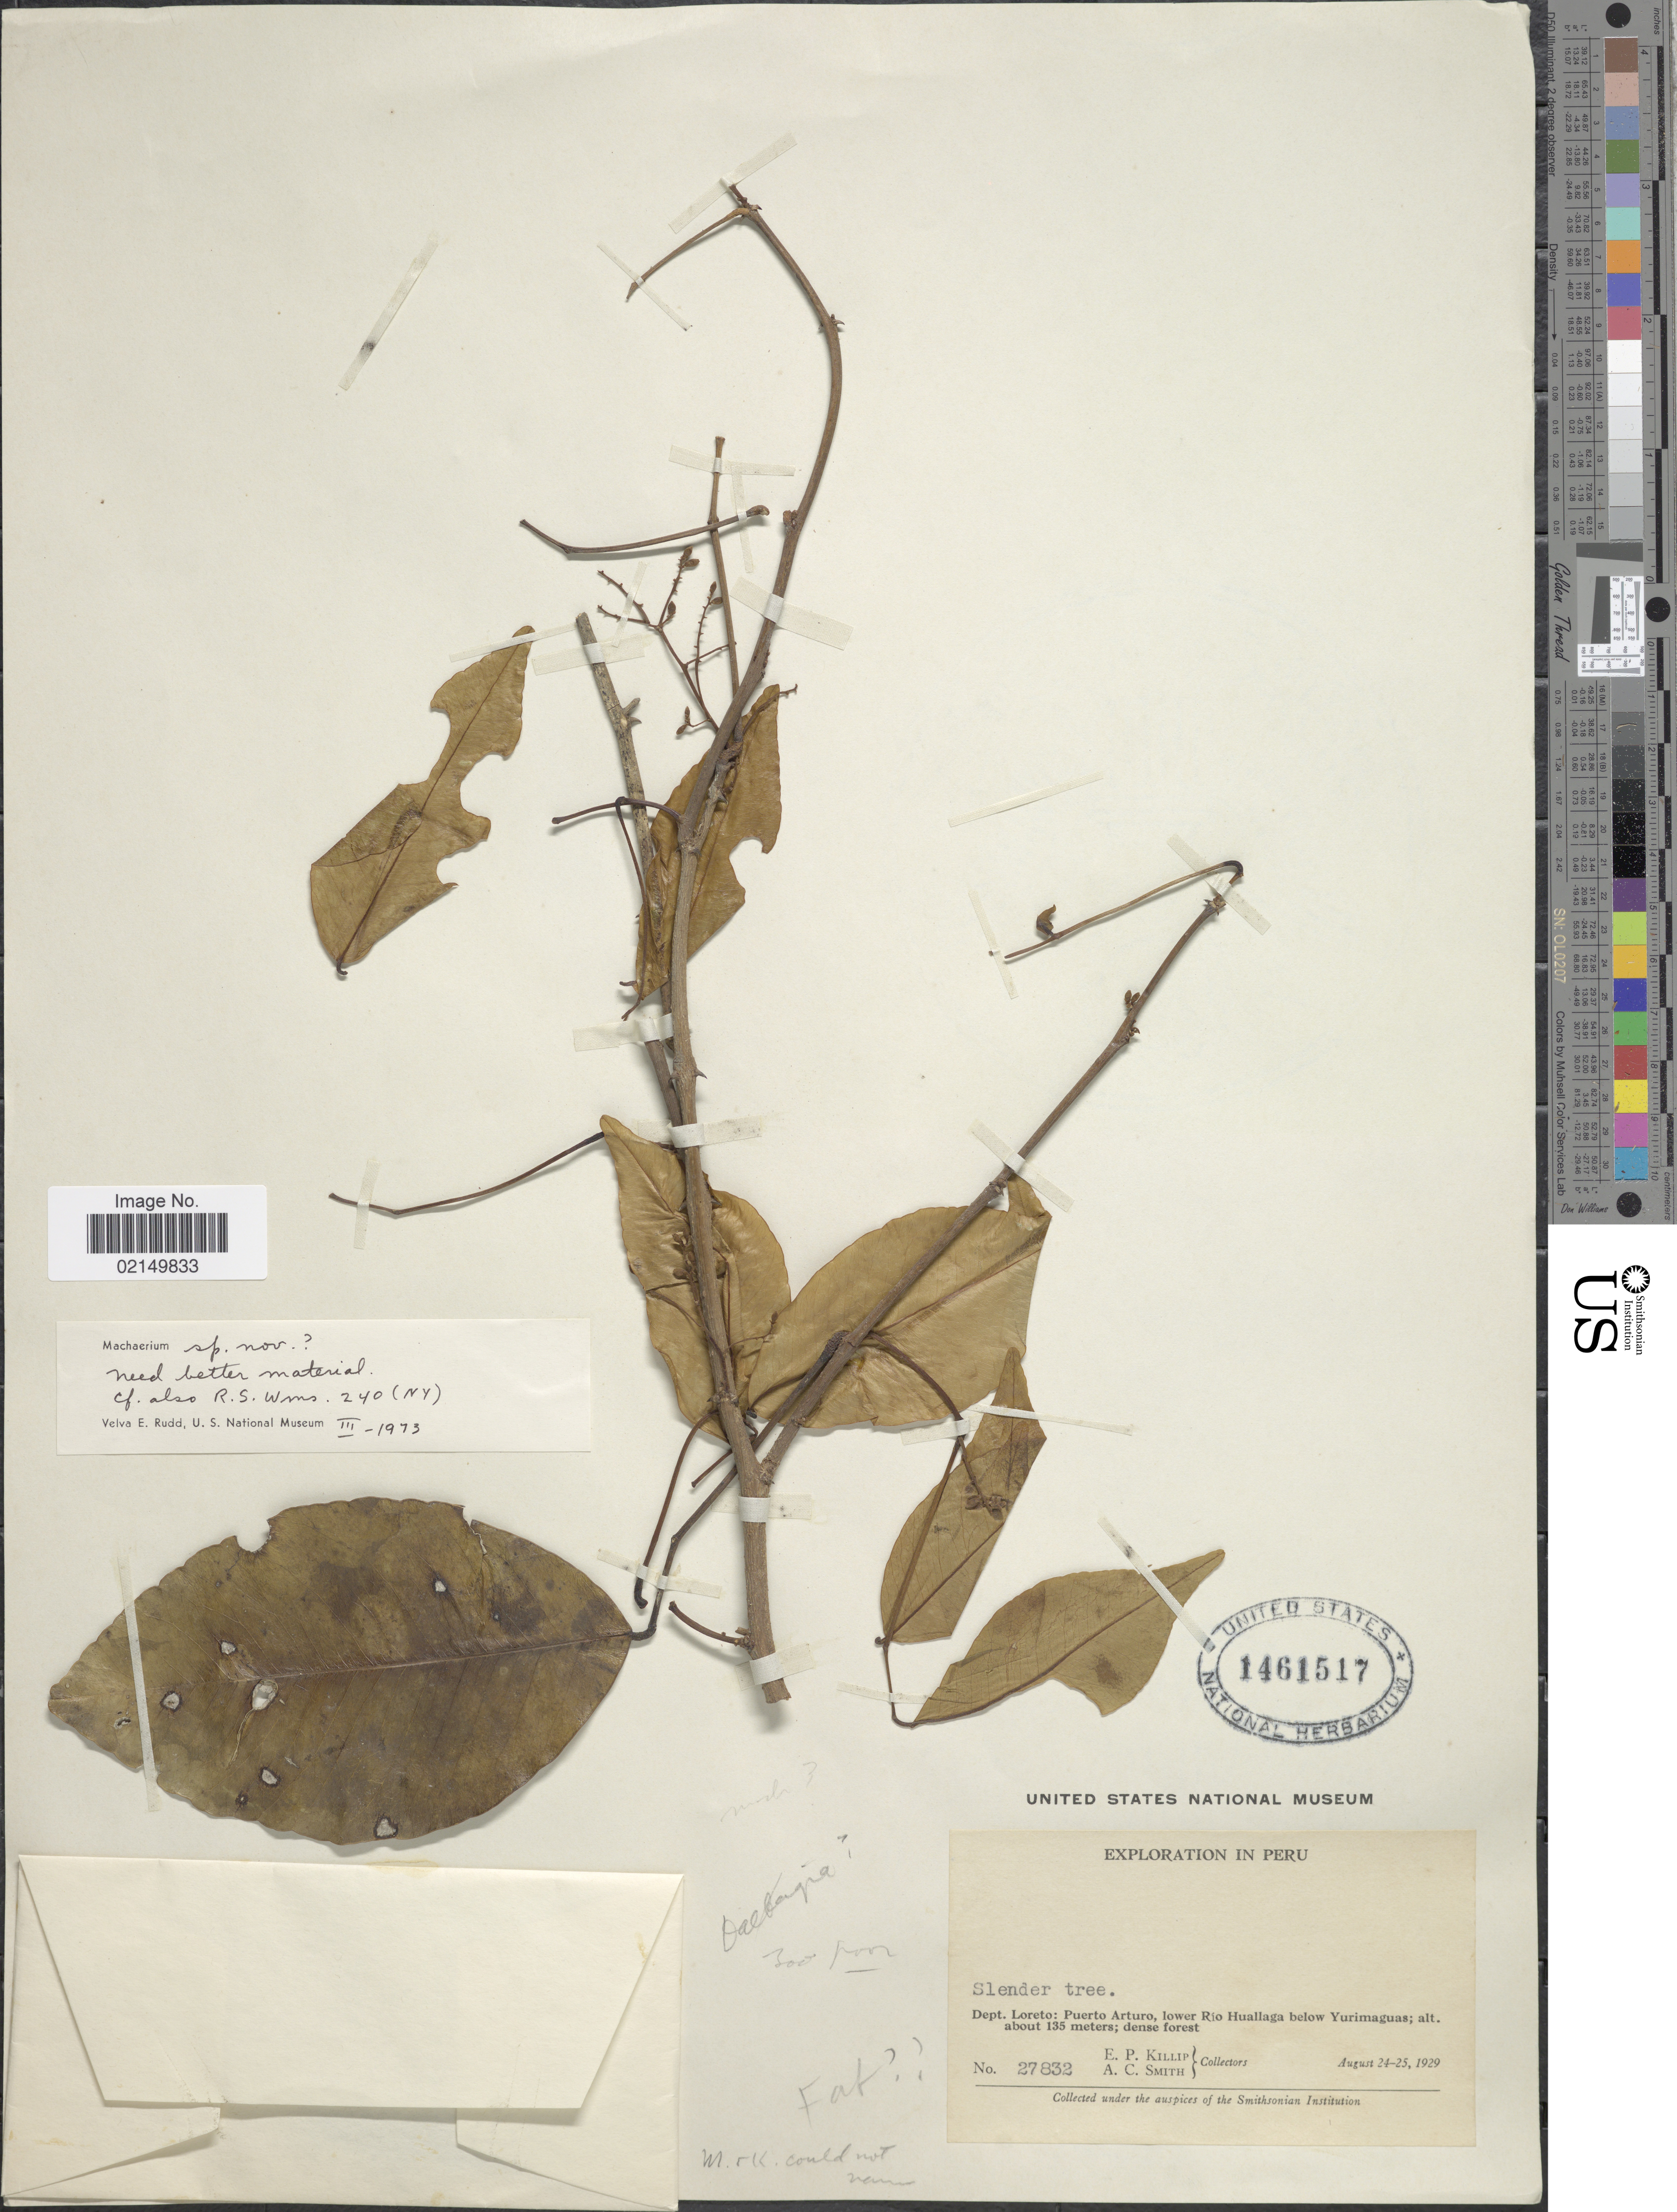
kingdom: Plantae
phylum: Tracheophyta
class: Magnoliopsida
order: Fabales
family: Fabaceae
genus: Machaerium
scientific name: Machaerium sp.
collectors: E. P. Killip & A. C. Smith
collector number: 27832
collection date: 1929-08-24/1929-08-25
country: Peru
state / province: Loreto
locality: Dept. Loreto: Puerto Arturo, lower Rio Huallaga below Yurimaguas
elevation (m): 135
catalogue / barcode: US 1461517